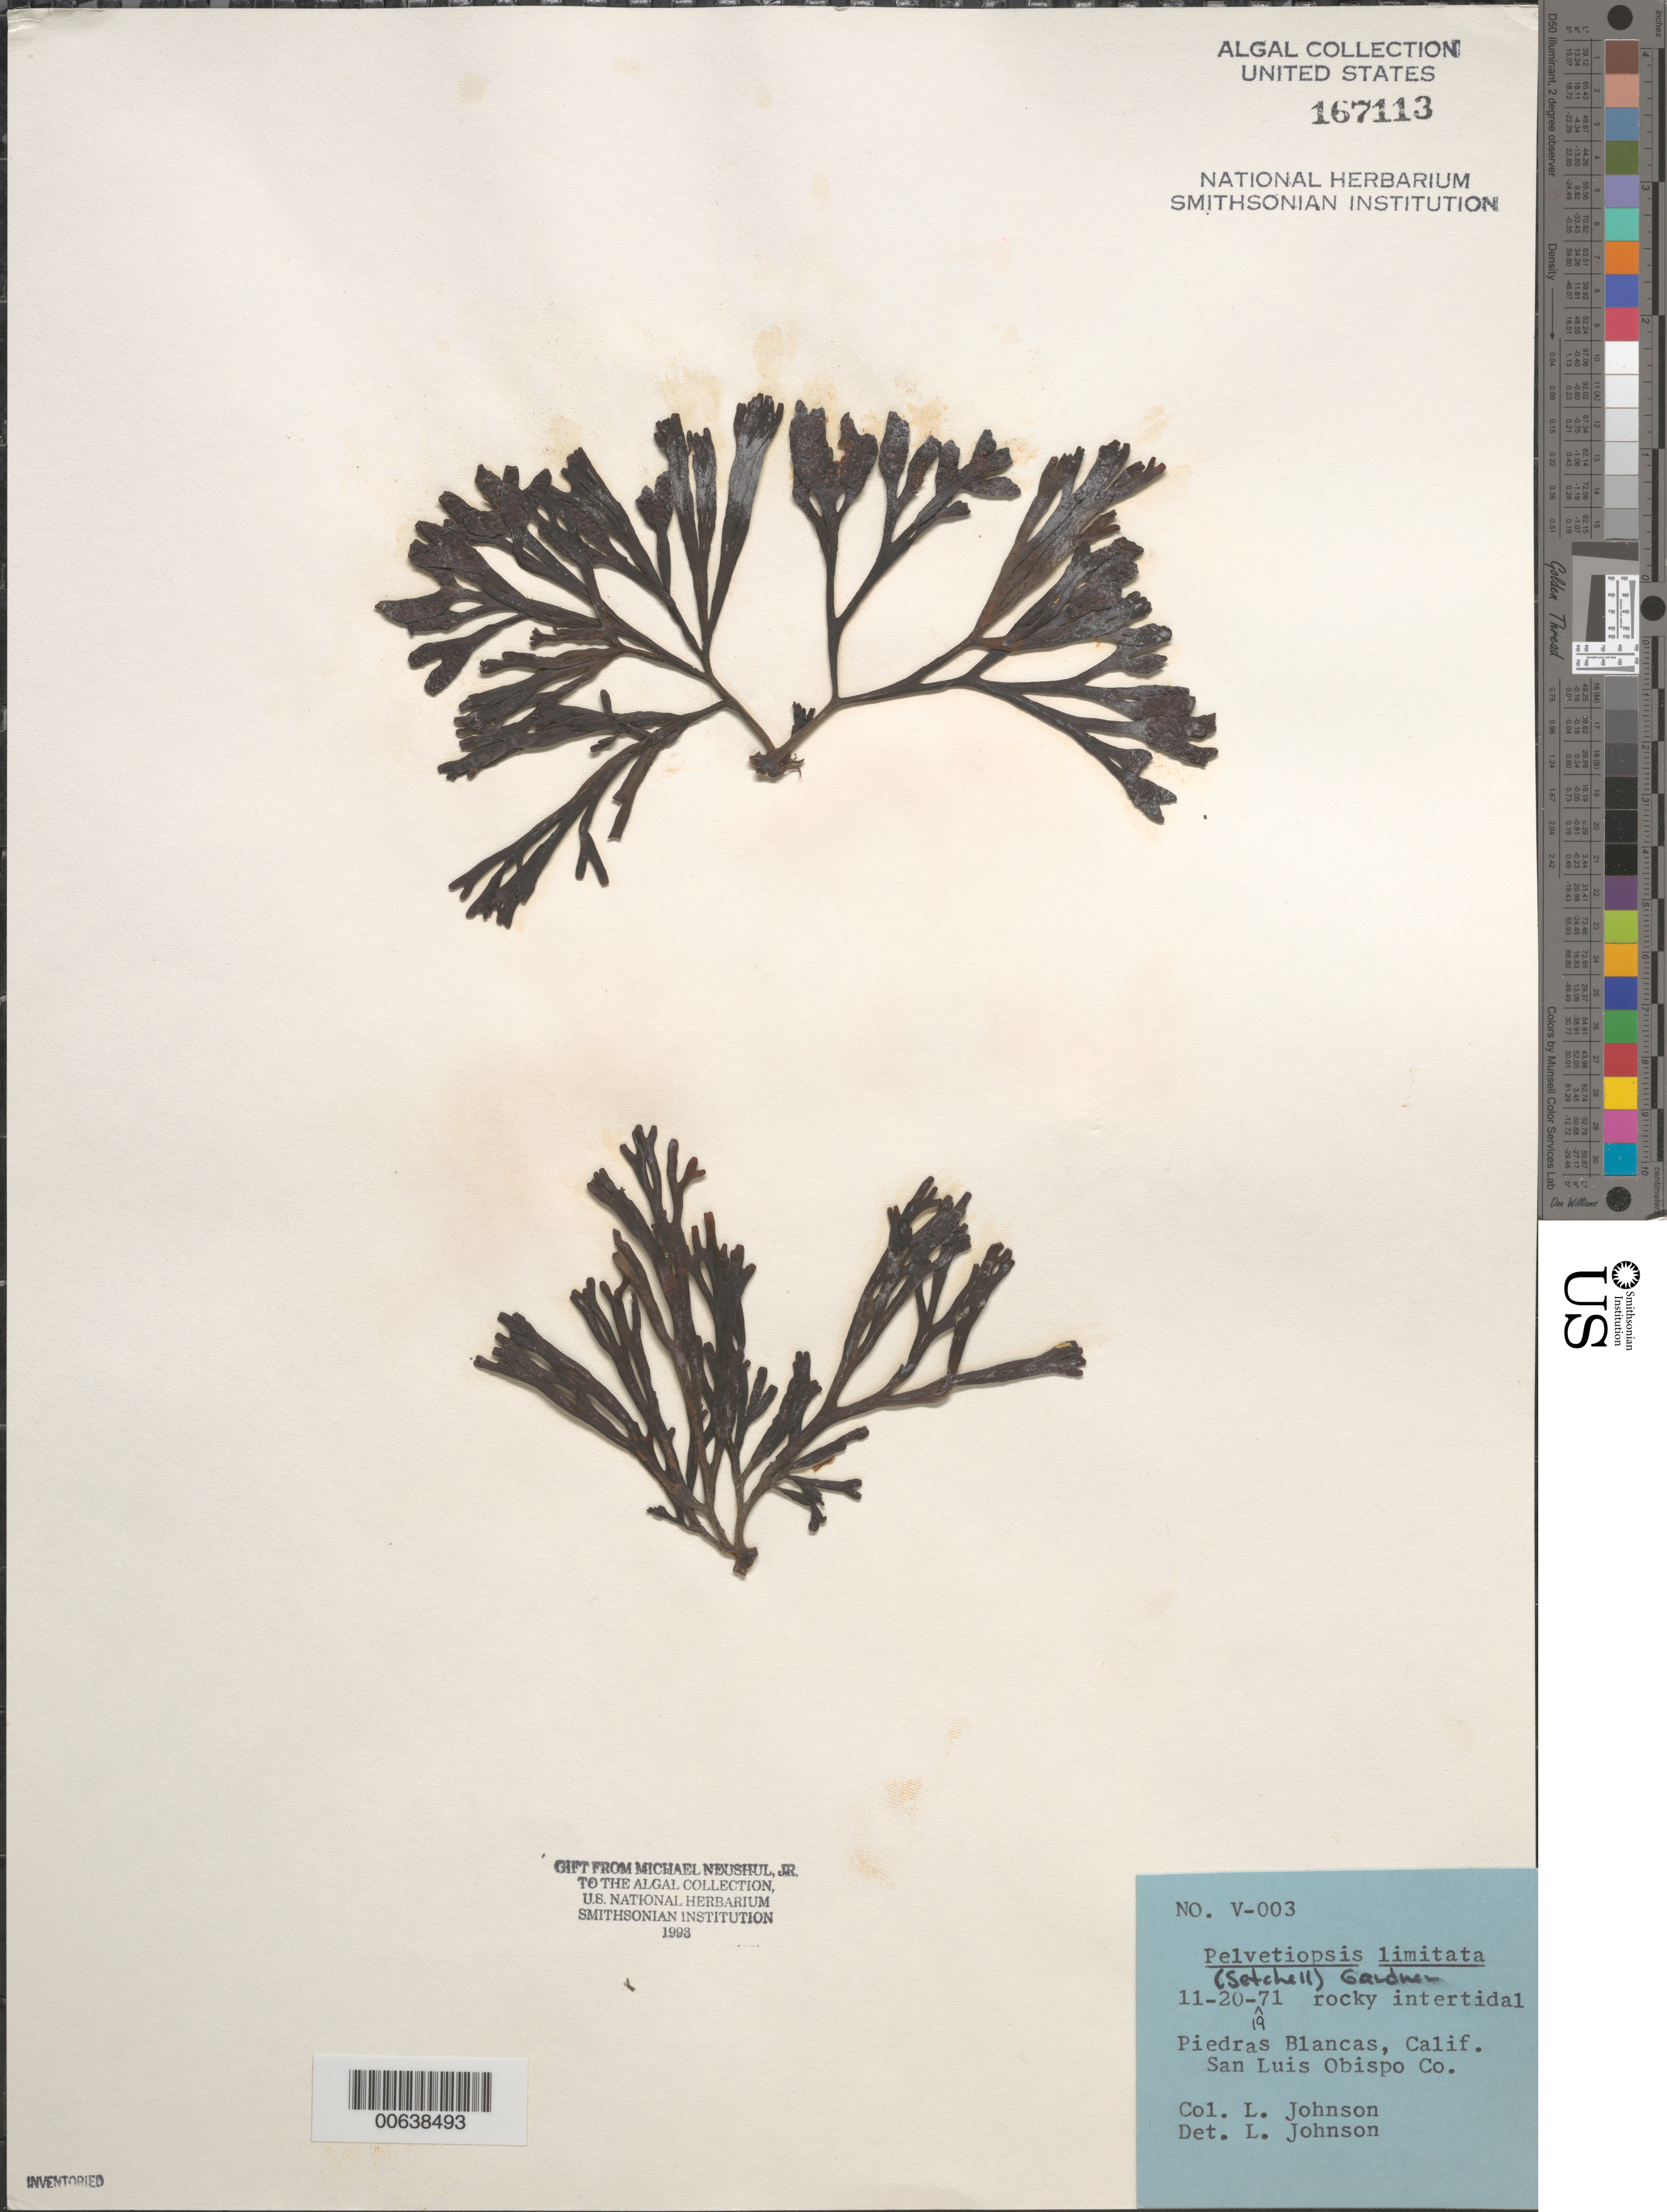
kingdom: Chromista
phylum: Ochrophyta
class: Phaeophyceae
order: Fucales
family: Fucaceae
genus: Pelvetiopsis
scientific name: Pelvetiopsis limitata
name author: N.L. Gardner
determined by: Johnson, L.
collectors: L. Johnson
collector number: V-003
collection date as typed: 20 Nov 1971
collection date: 1971-11-20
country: United States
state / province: California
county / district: San Luis Obispo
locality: Piedras Blancas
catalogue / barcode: US 167113